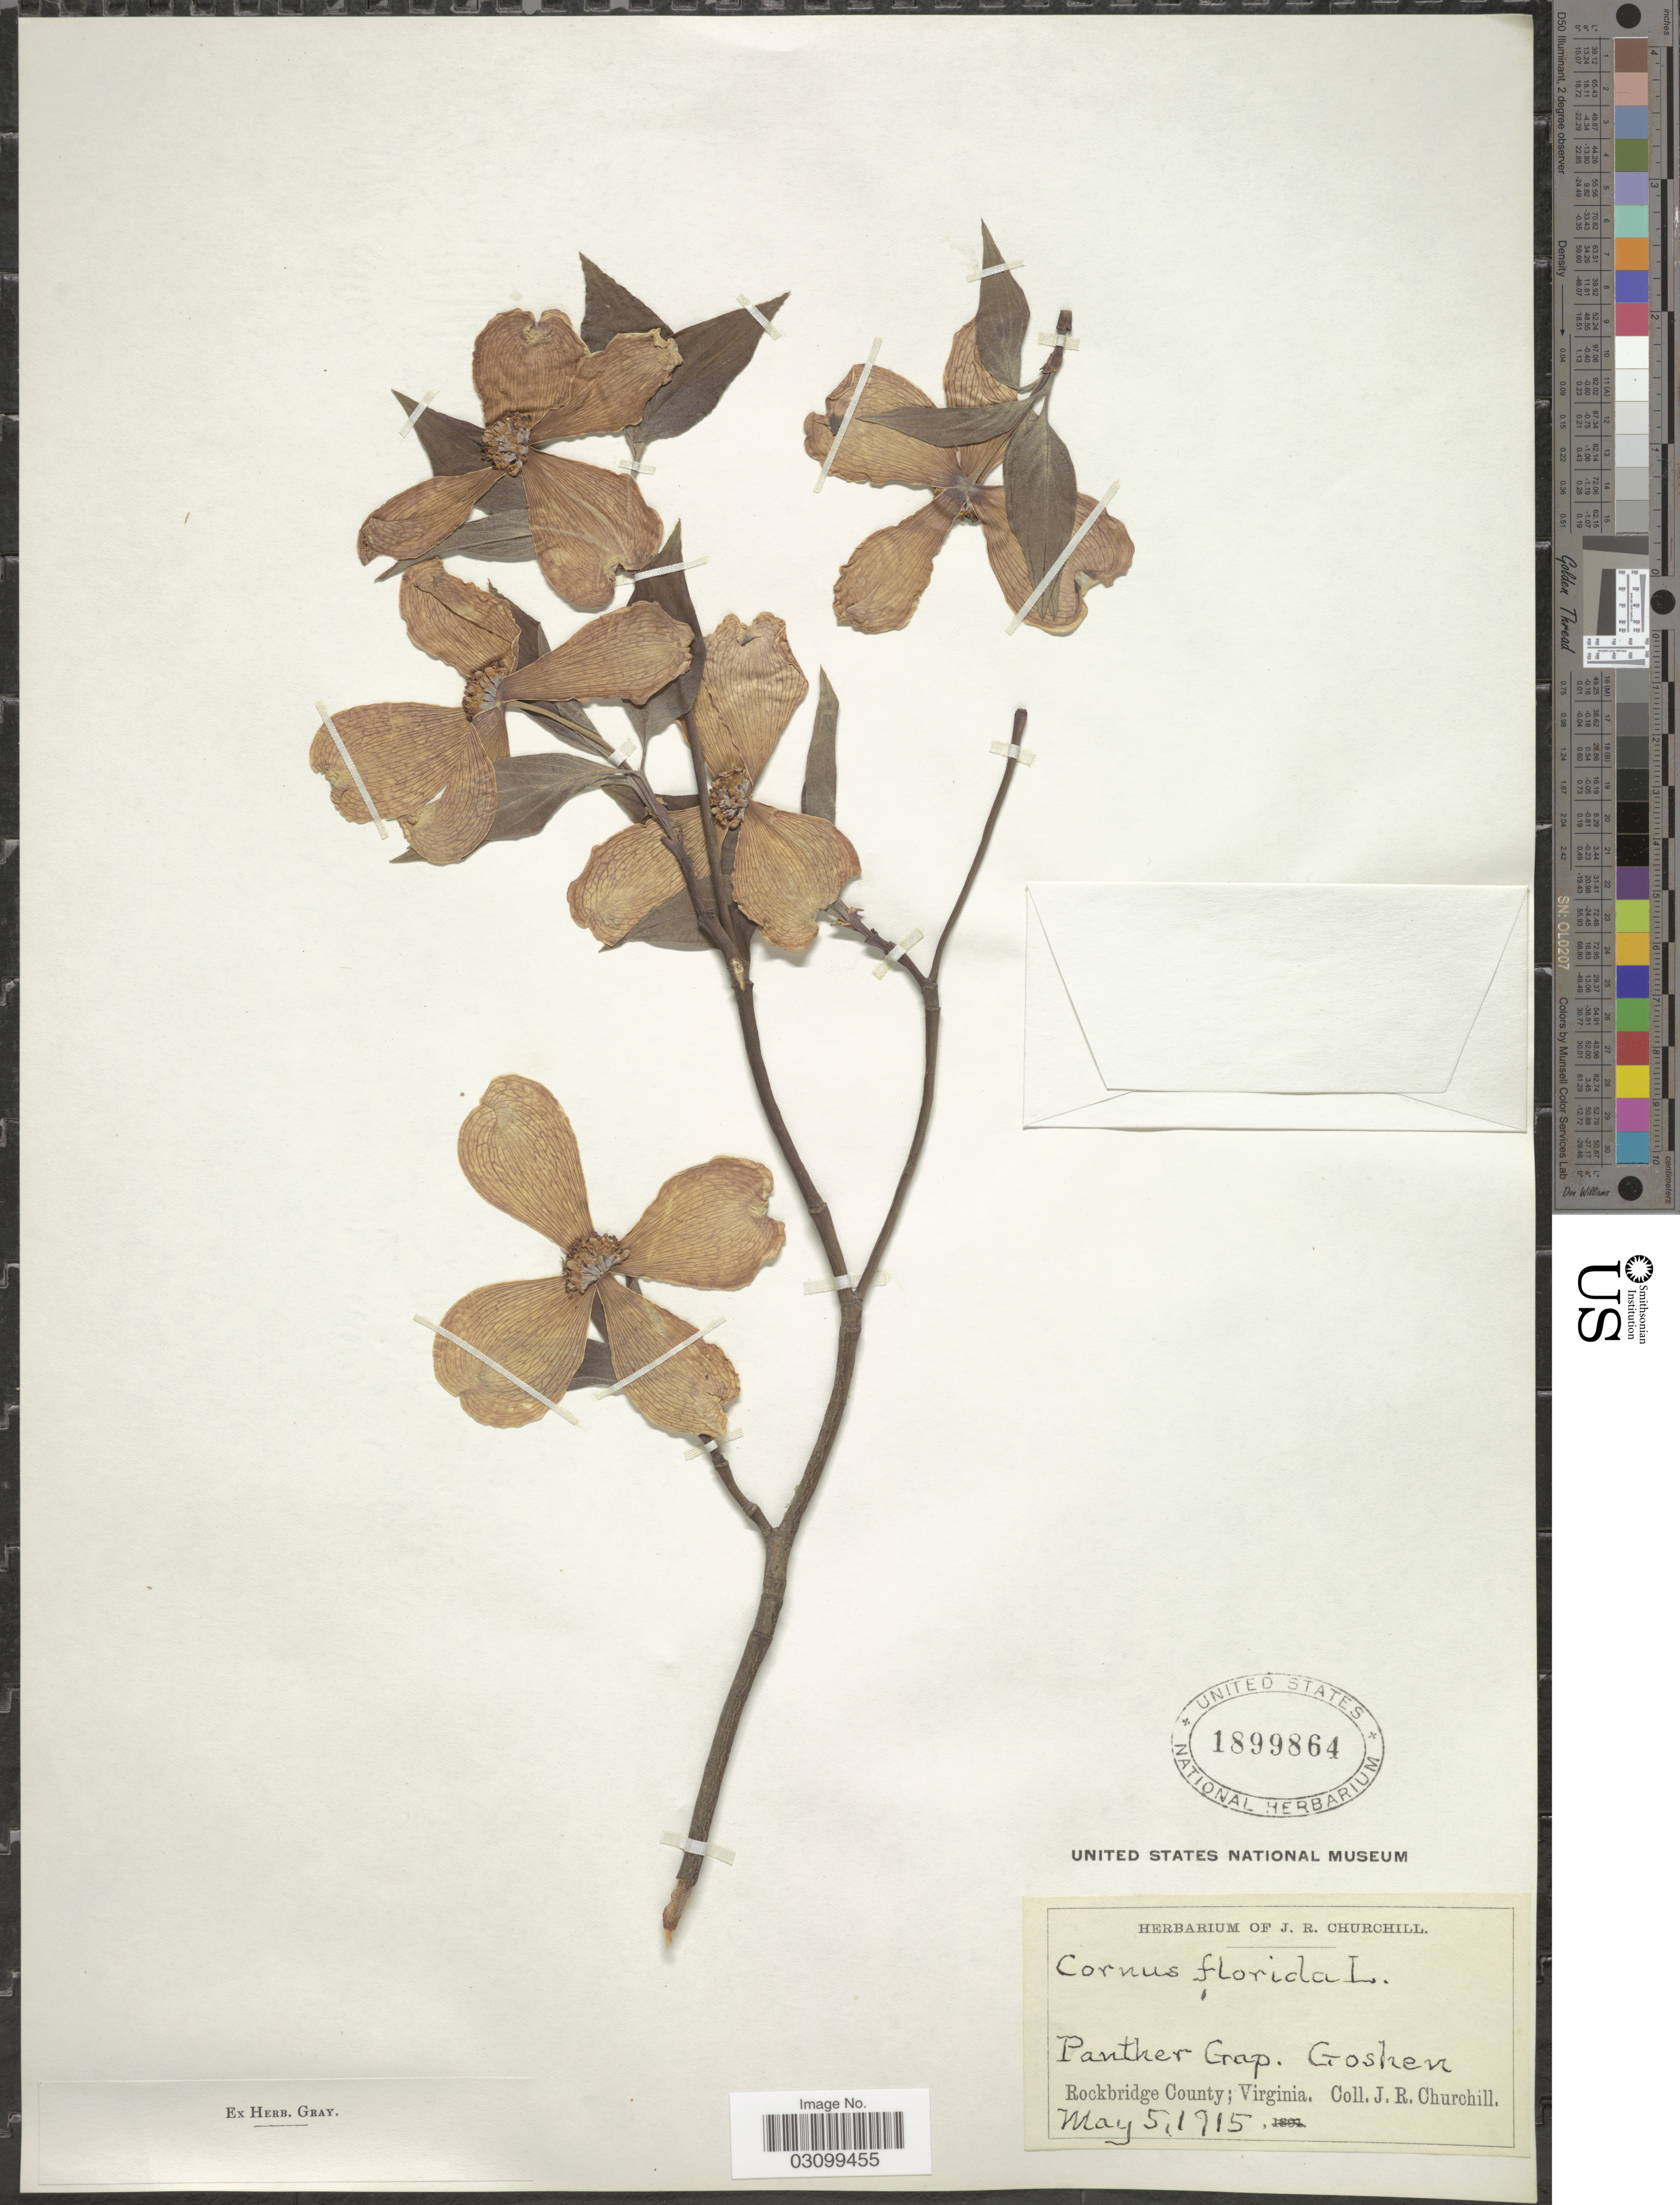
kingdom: Plantae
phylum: Tracheophyta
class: Magnoliopsida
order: Cornales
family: Cornaceae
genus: Cornus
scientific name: Cornus florida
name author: L.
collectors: J. Churchill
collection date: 1915-05-05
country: United States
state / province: Virginia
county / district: Rockbridge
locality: Panther Gap. Goshen. Rockbridge County.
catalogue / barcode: US 1899864